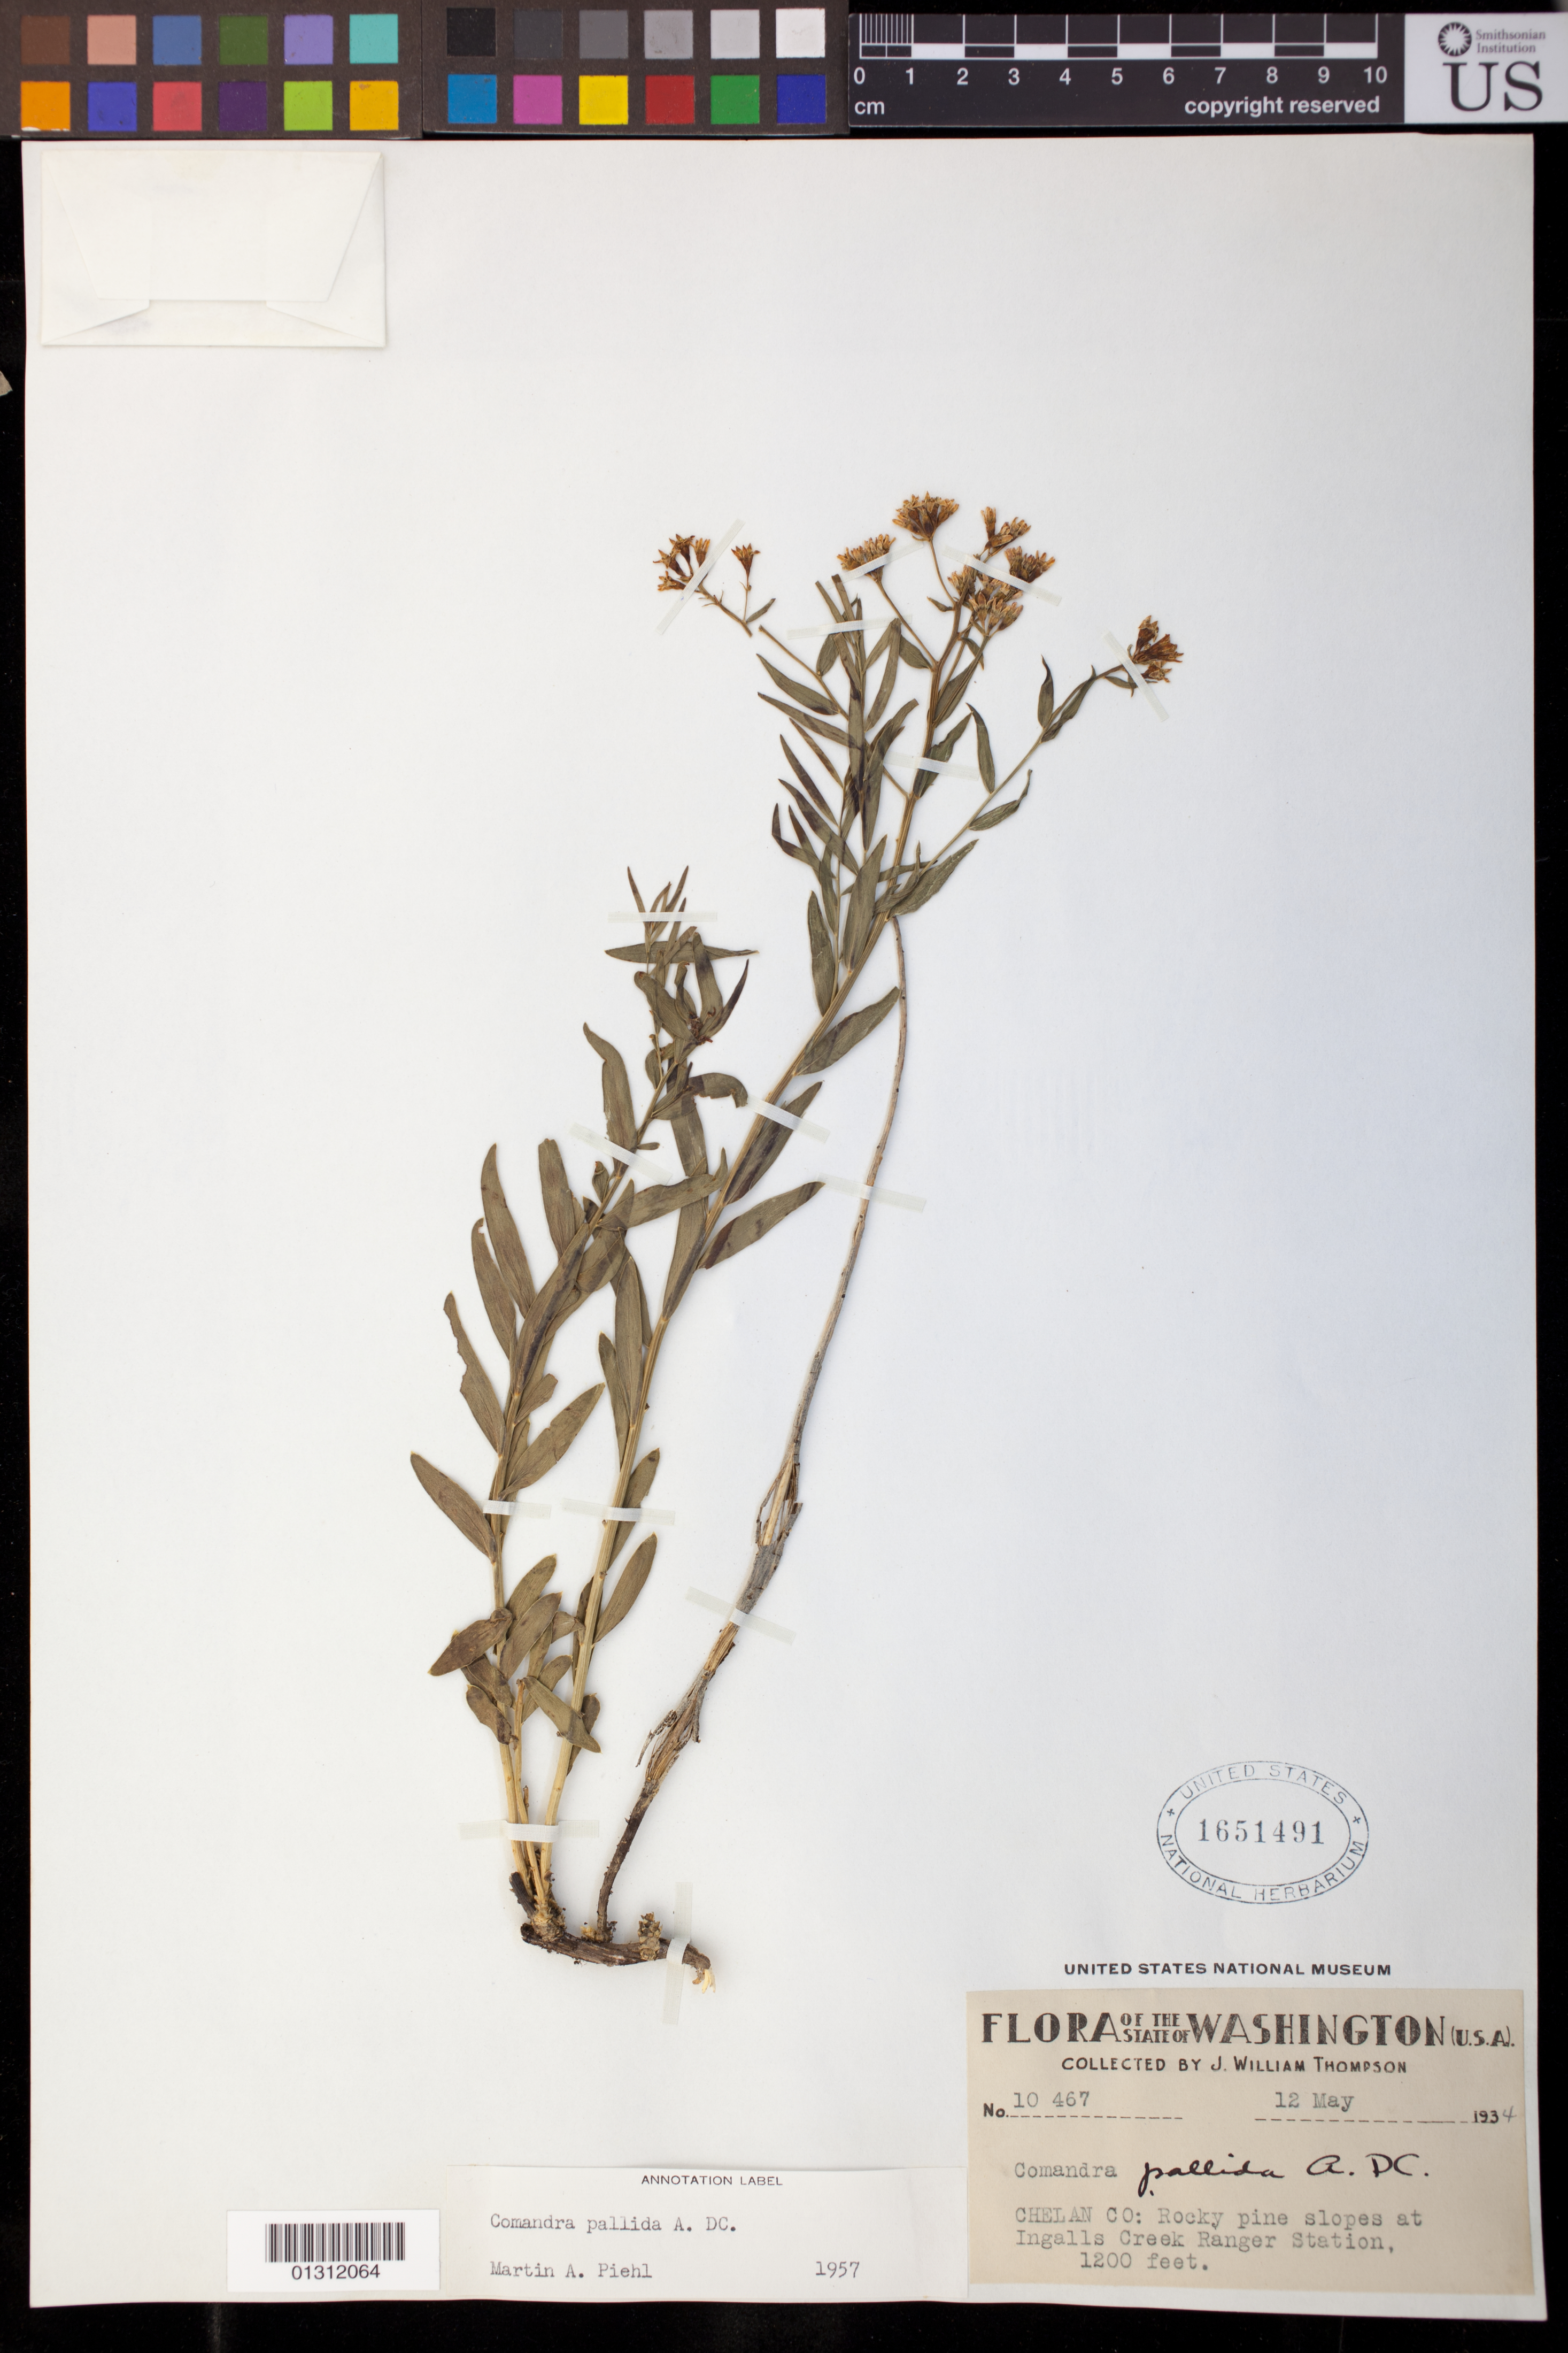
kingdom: Plantae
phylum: Tracheophyta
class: Magnoliopsida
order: Santalales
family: Comandraceae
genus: Comandra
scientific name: Comandra pallida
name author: A. DC.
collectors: J. W. Thompson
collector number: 10467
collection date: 1934-05-12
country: United States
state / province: Washington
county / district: Chelan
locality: Ingalls Creek Ranger Station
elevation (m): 366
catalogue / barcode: US 1651491